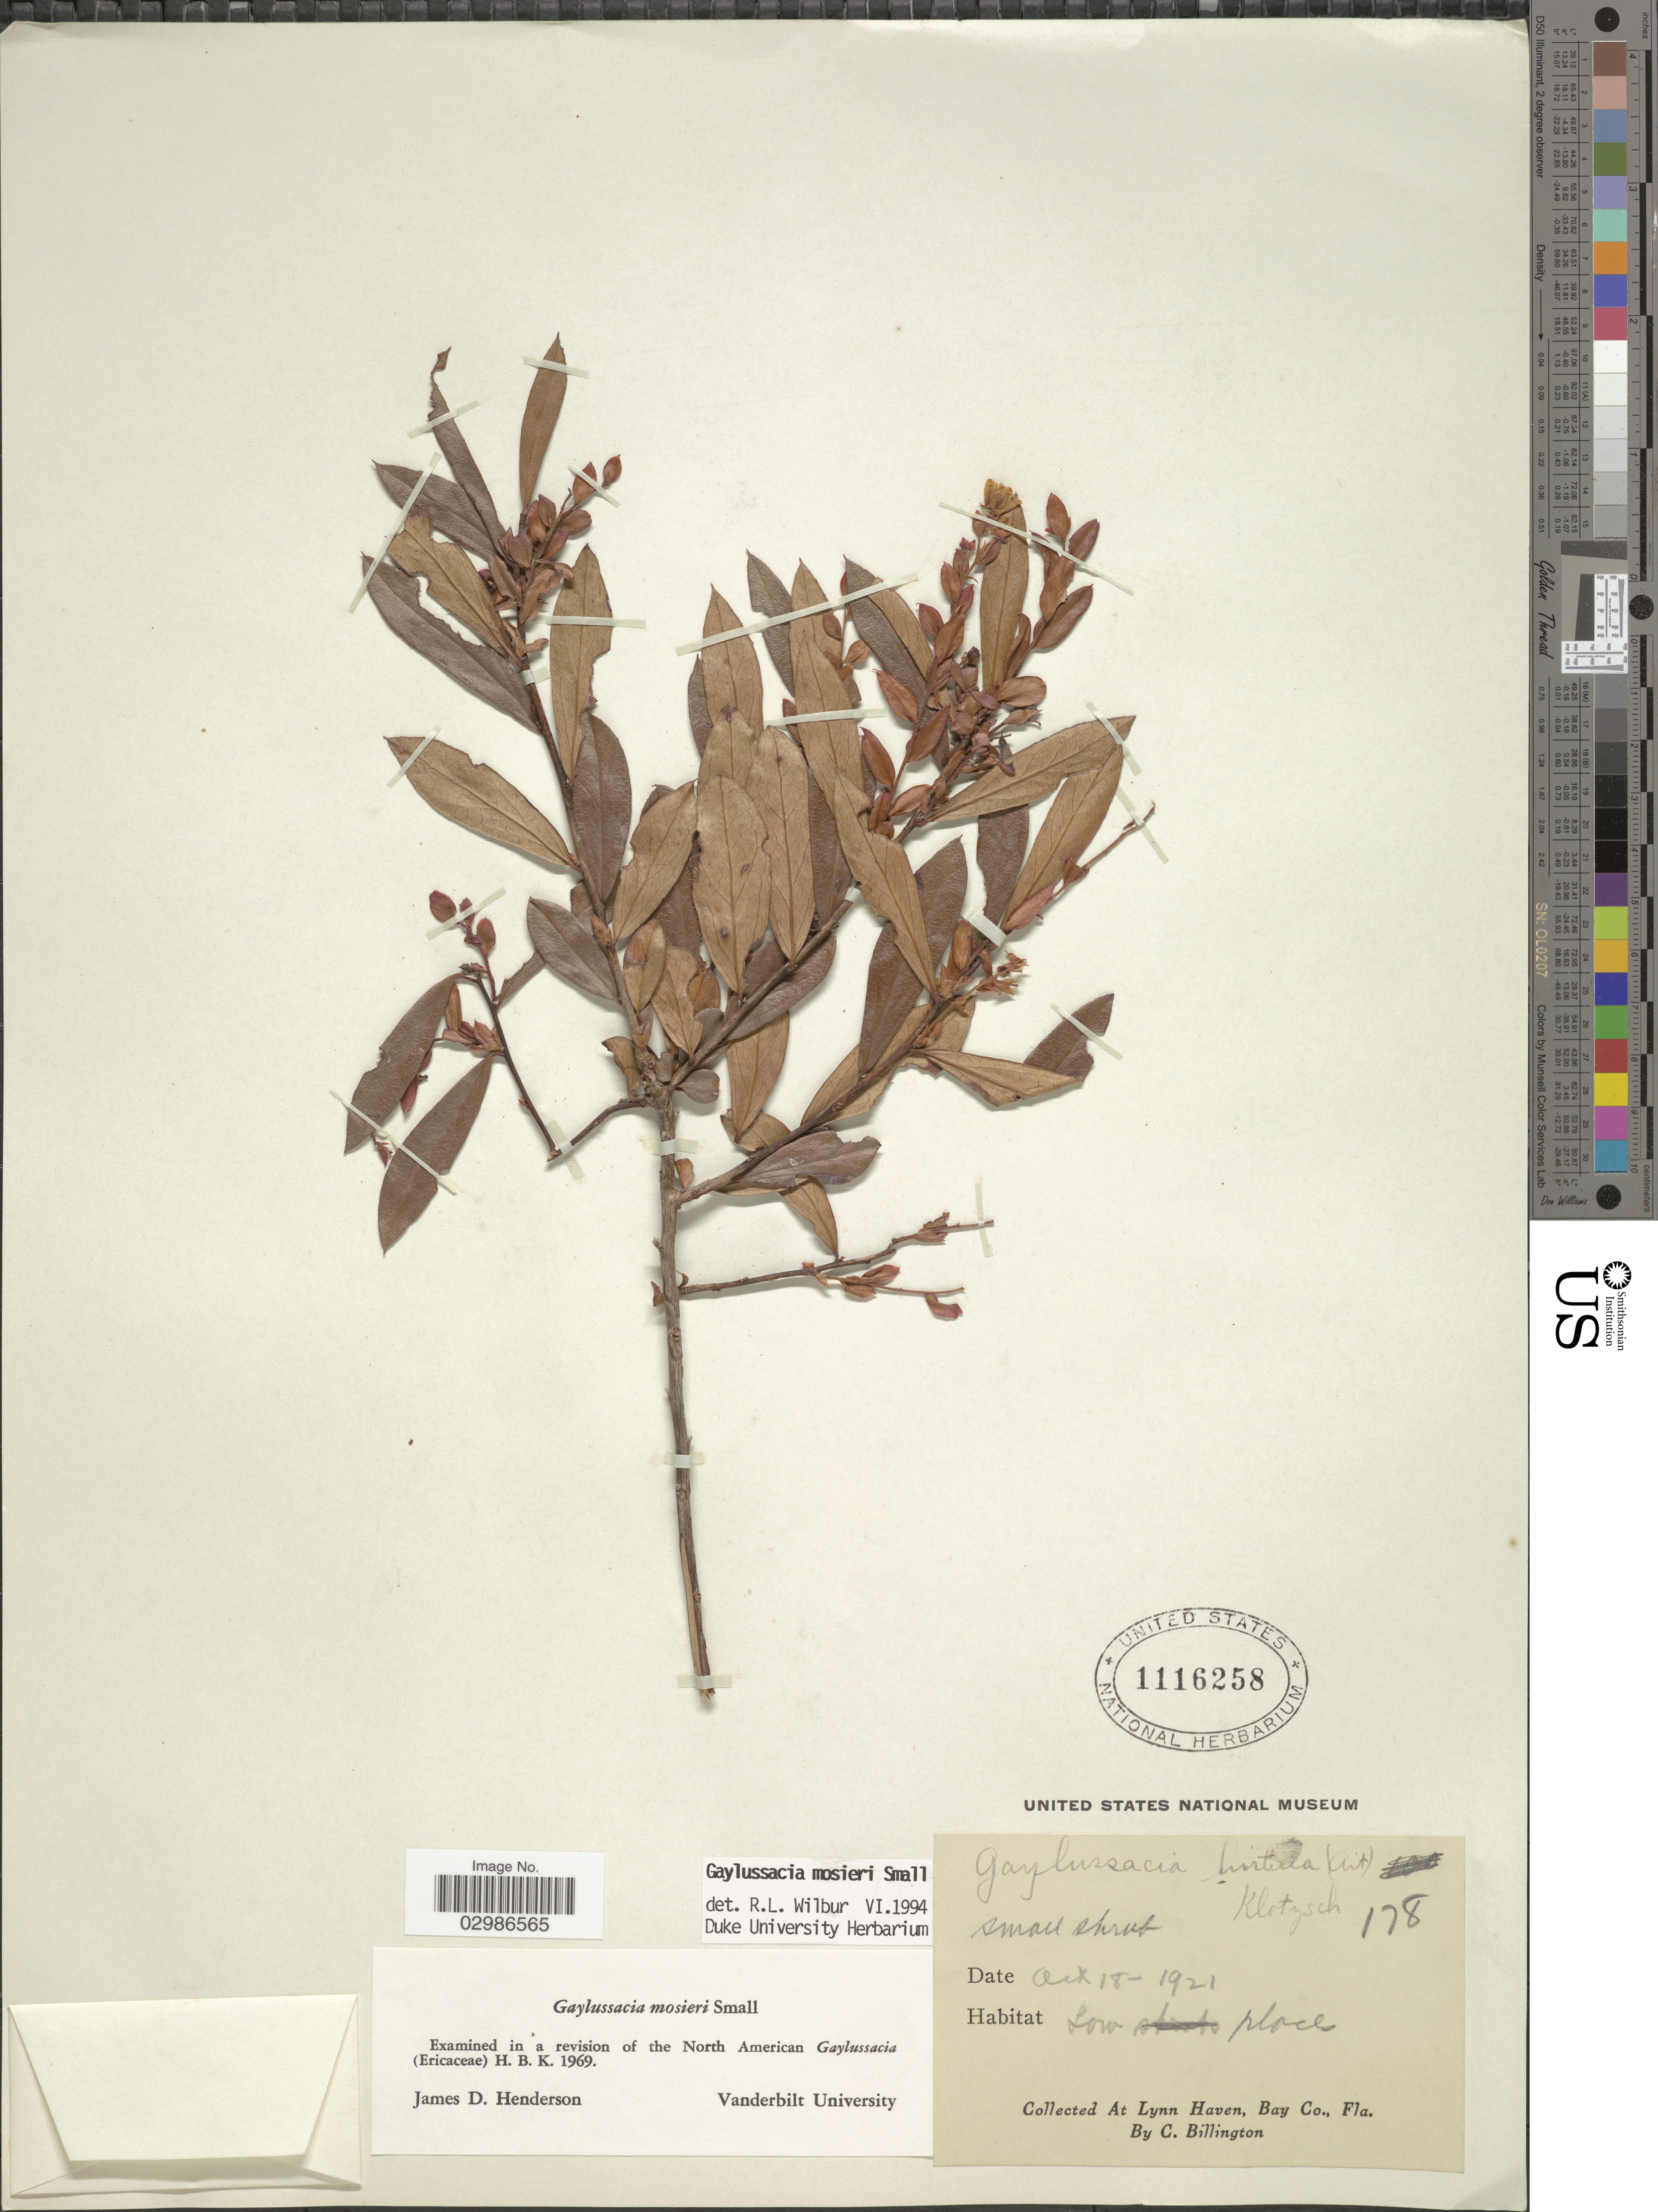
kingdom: Plantae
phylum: Tracheophyta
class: Magnoliopsida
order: Ericales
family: Ericaceae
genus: Gaylussacia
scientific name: Gaylussacia mosieri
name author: Small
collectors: C. Billington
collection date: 1921-10-18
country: United States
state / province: Florida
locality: Lynn Haven, Bay Co., Fla.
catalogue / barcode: US 1116258